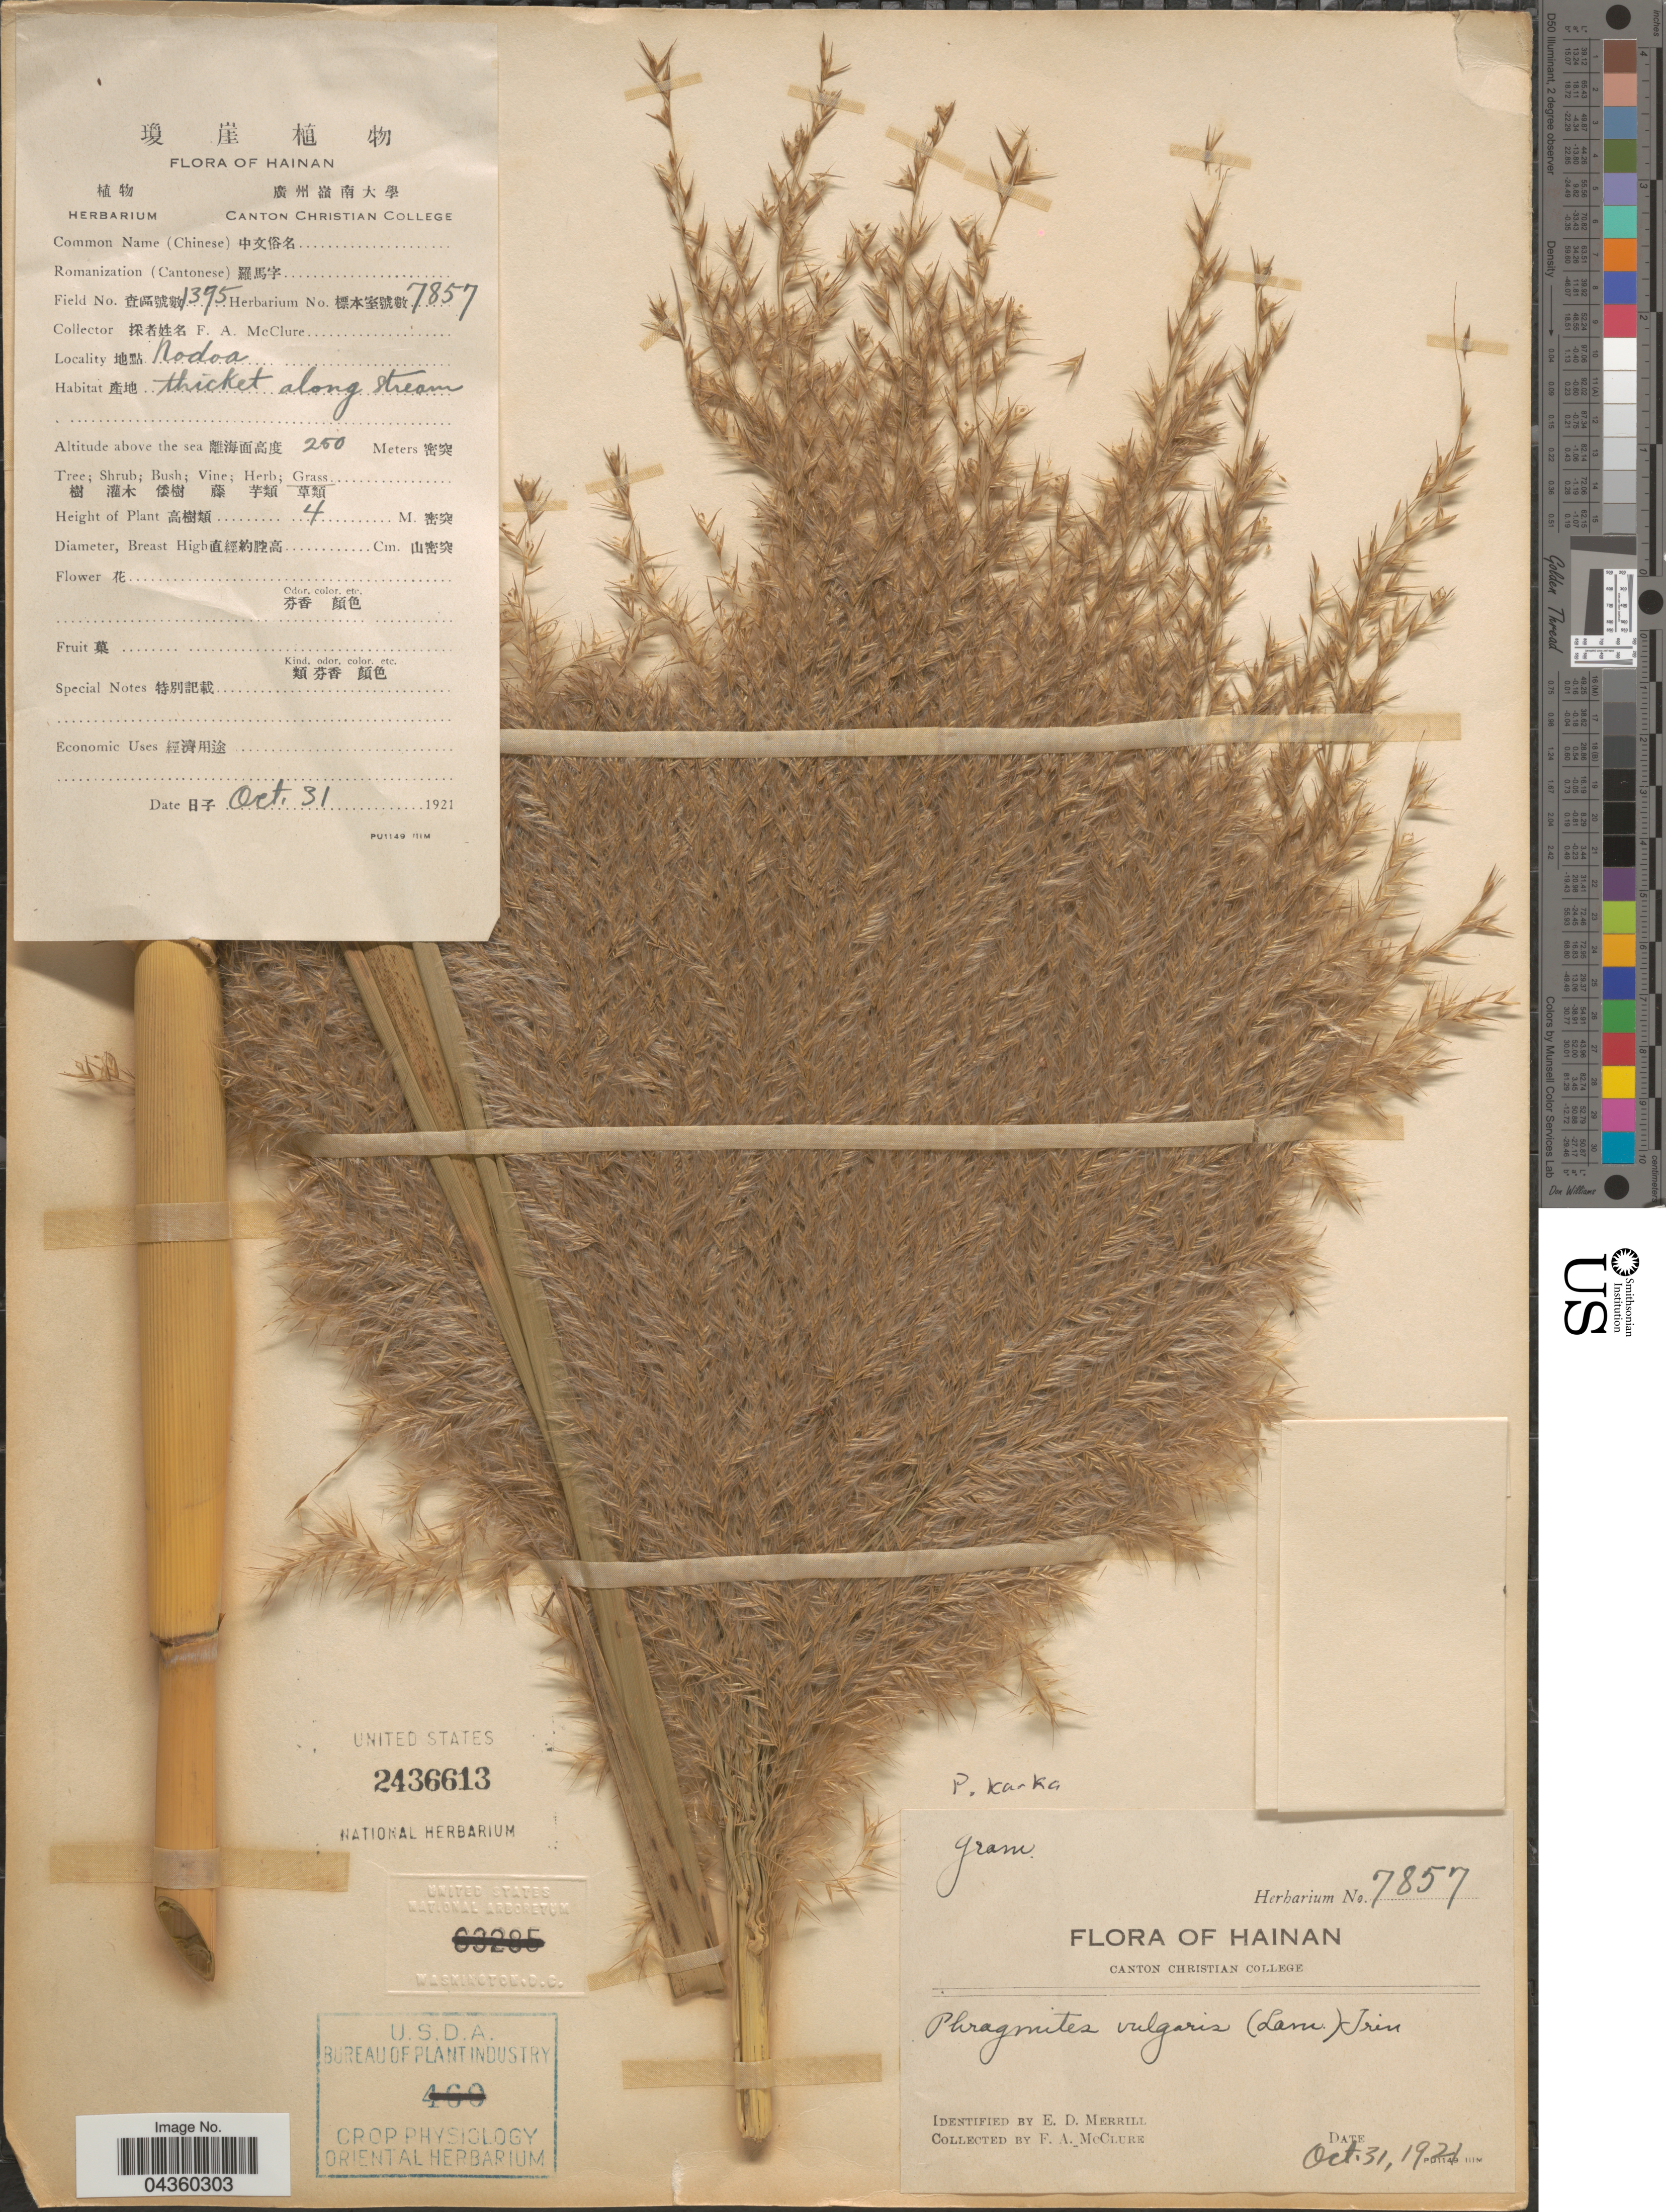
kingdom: Plantae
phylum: Tracheophyta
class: Liliopsida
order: Poales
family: Poaceae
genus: Phragmites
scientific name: Phragmites karka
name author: (Retz.) Trin. ex Steud.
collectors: F. A. McClure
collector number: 7857/1395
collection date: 1921-10-31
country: China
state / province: Hainan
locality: Nodoa.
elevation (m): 250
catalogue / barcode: US 2436613